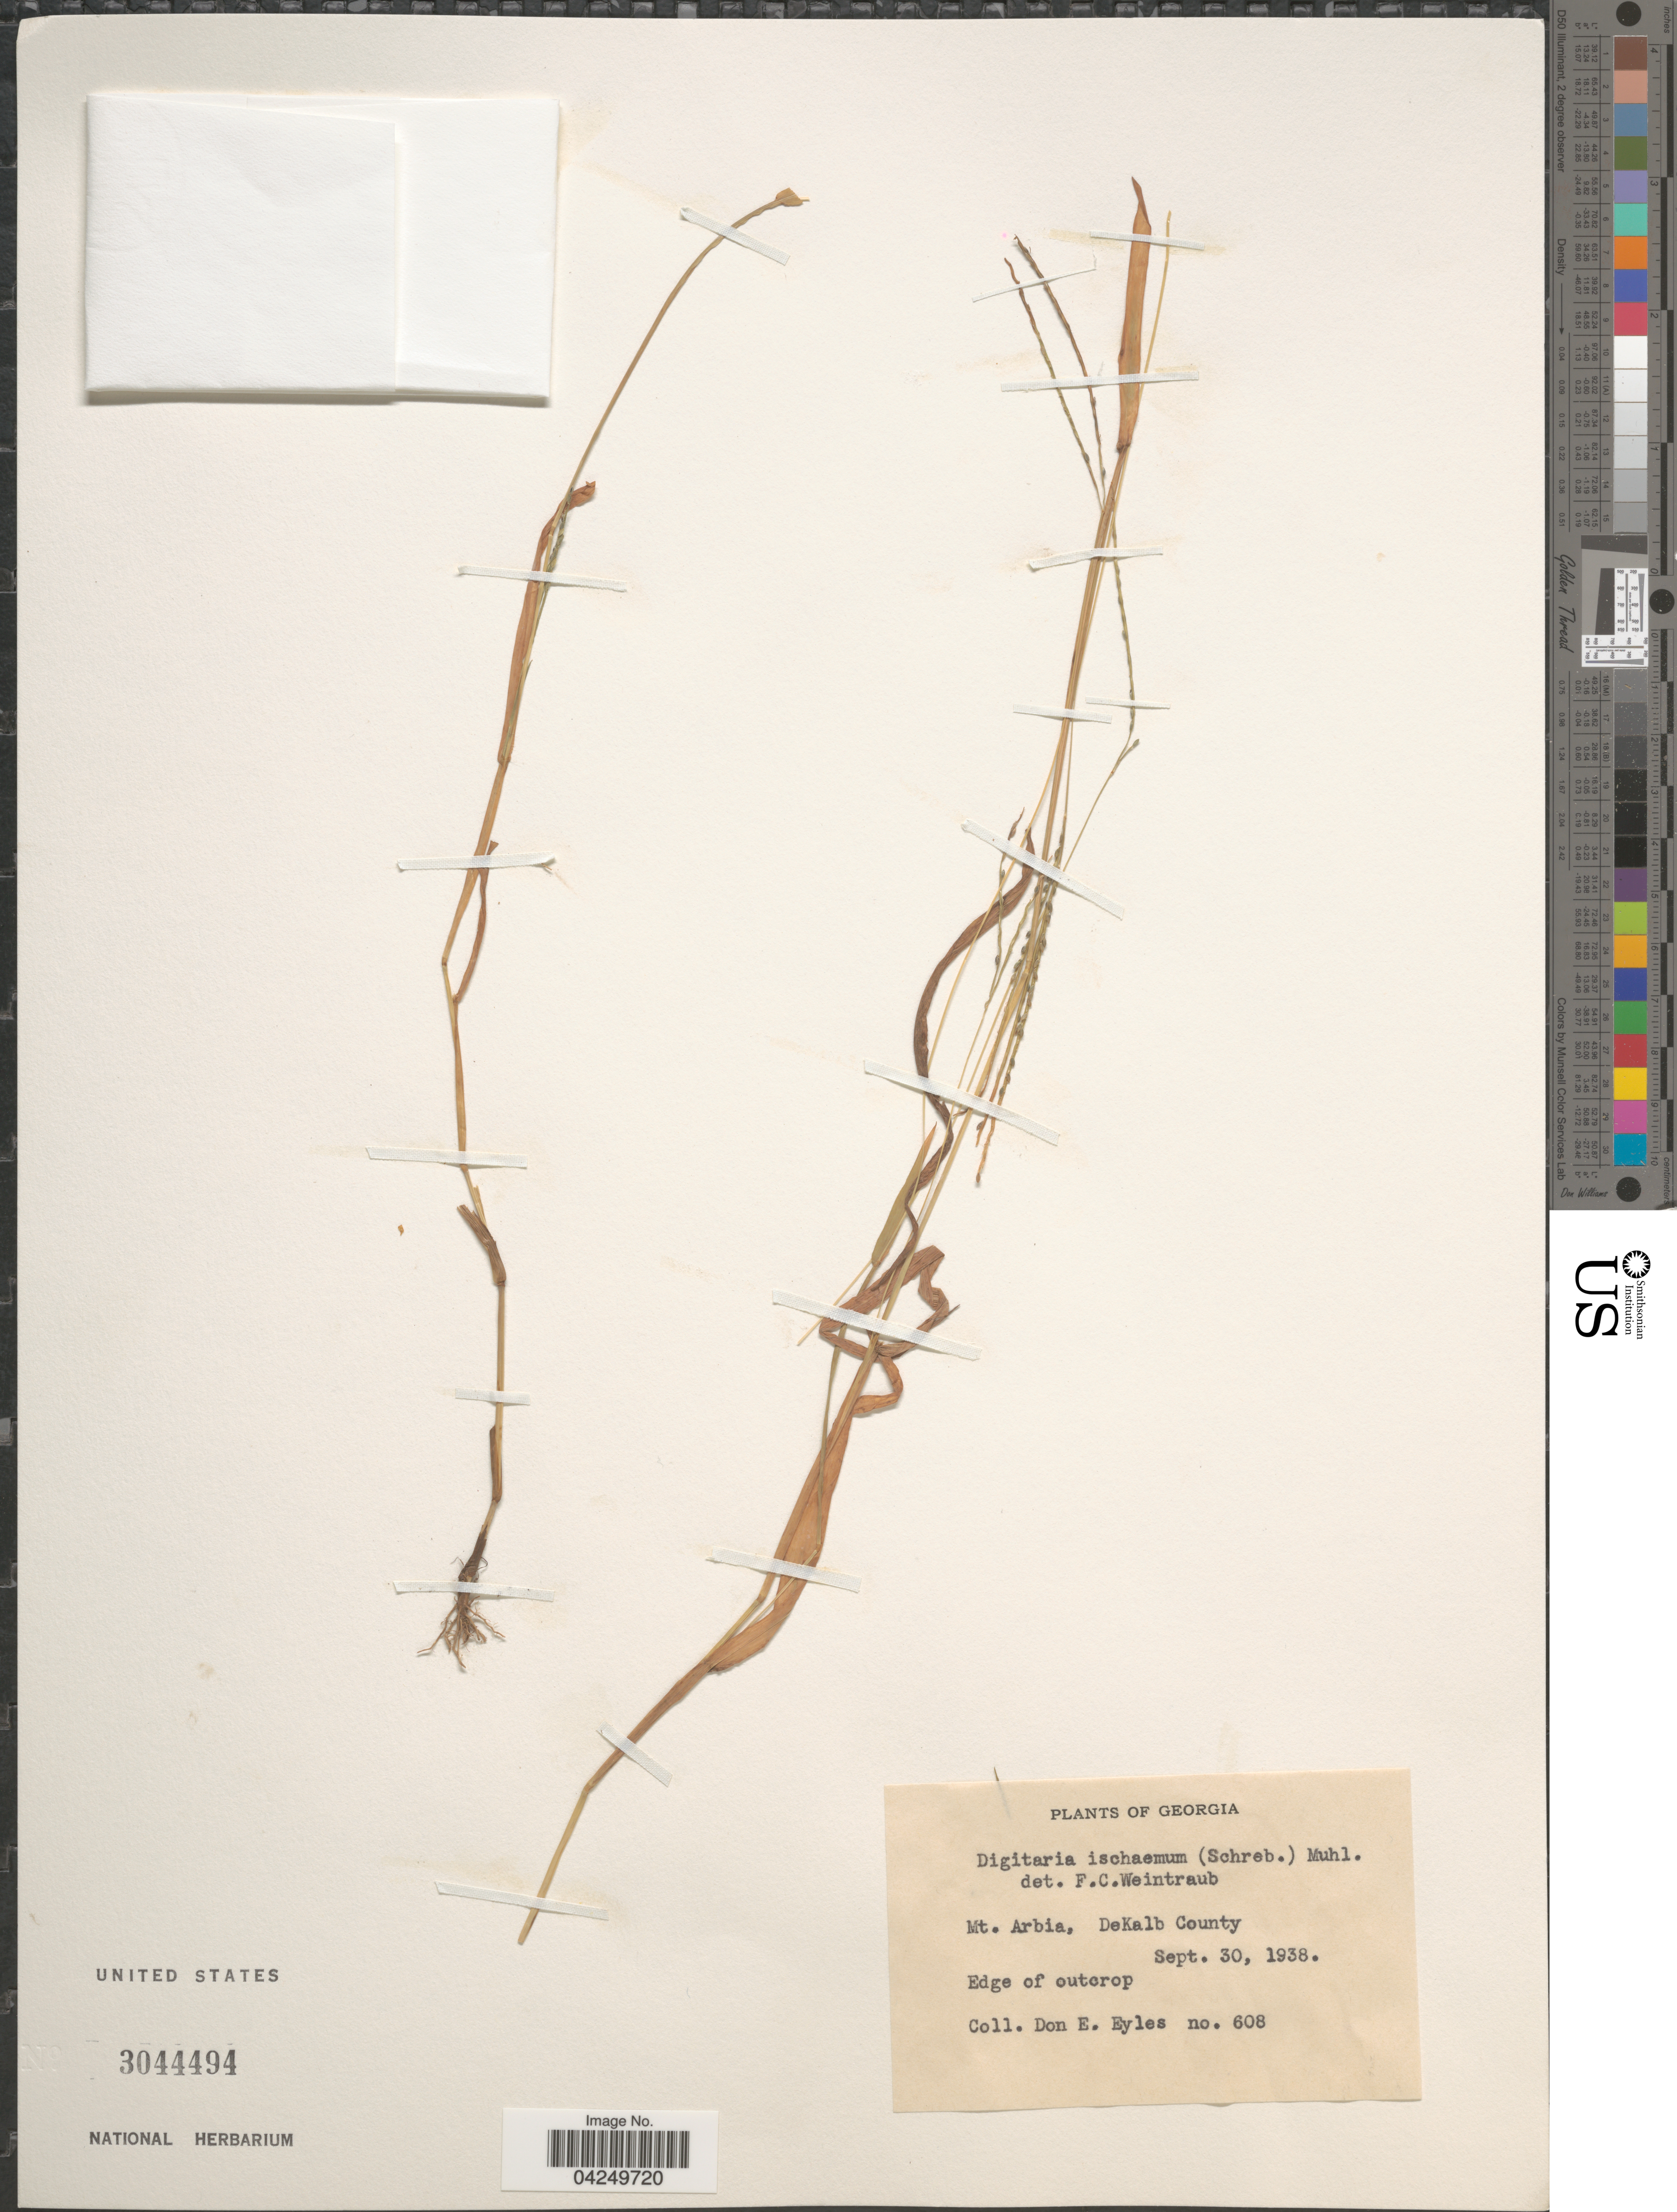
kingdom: Plantae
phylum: Tracheophyta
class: Liliopsida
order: Poales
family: Poaceae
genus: Digitaria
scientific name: Digitaria ischaemum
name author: (Schreber) Schreber ex Muhl.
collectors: D. Eyles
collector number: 608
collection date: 1938-09-30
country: United States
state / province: Georgia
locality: Mt. Arbia, DeKalb County. Edge of outcrop.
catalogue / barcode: US 3044494